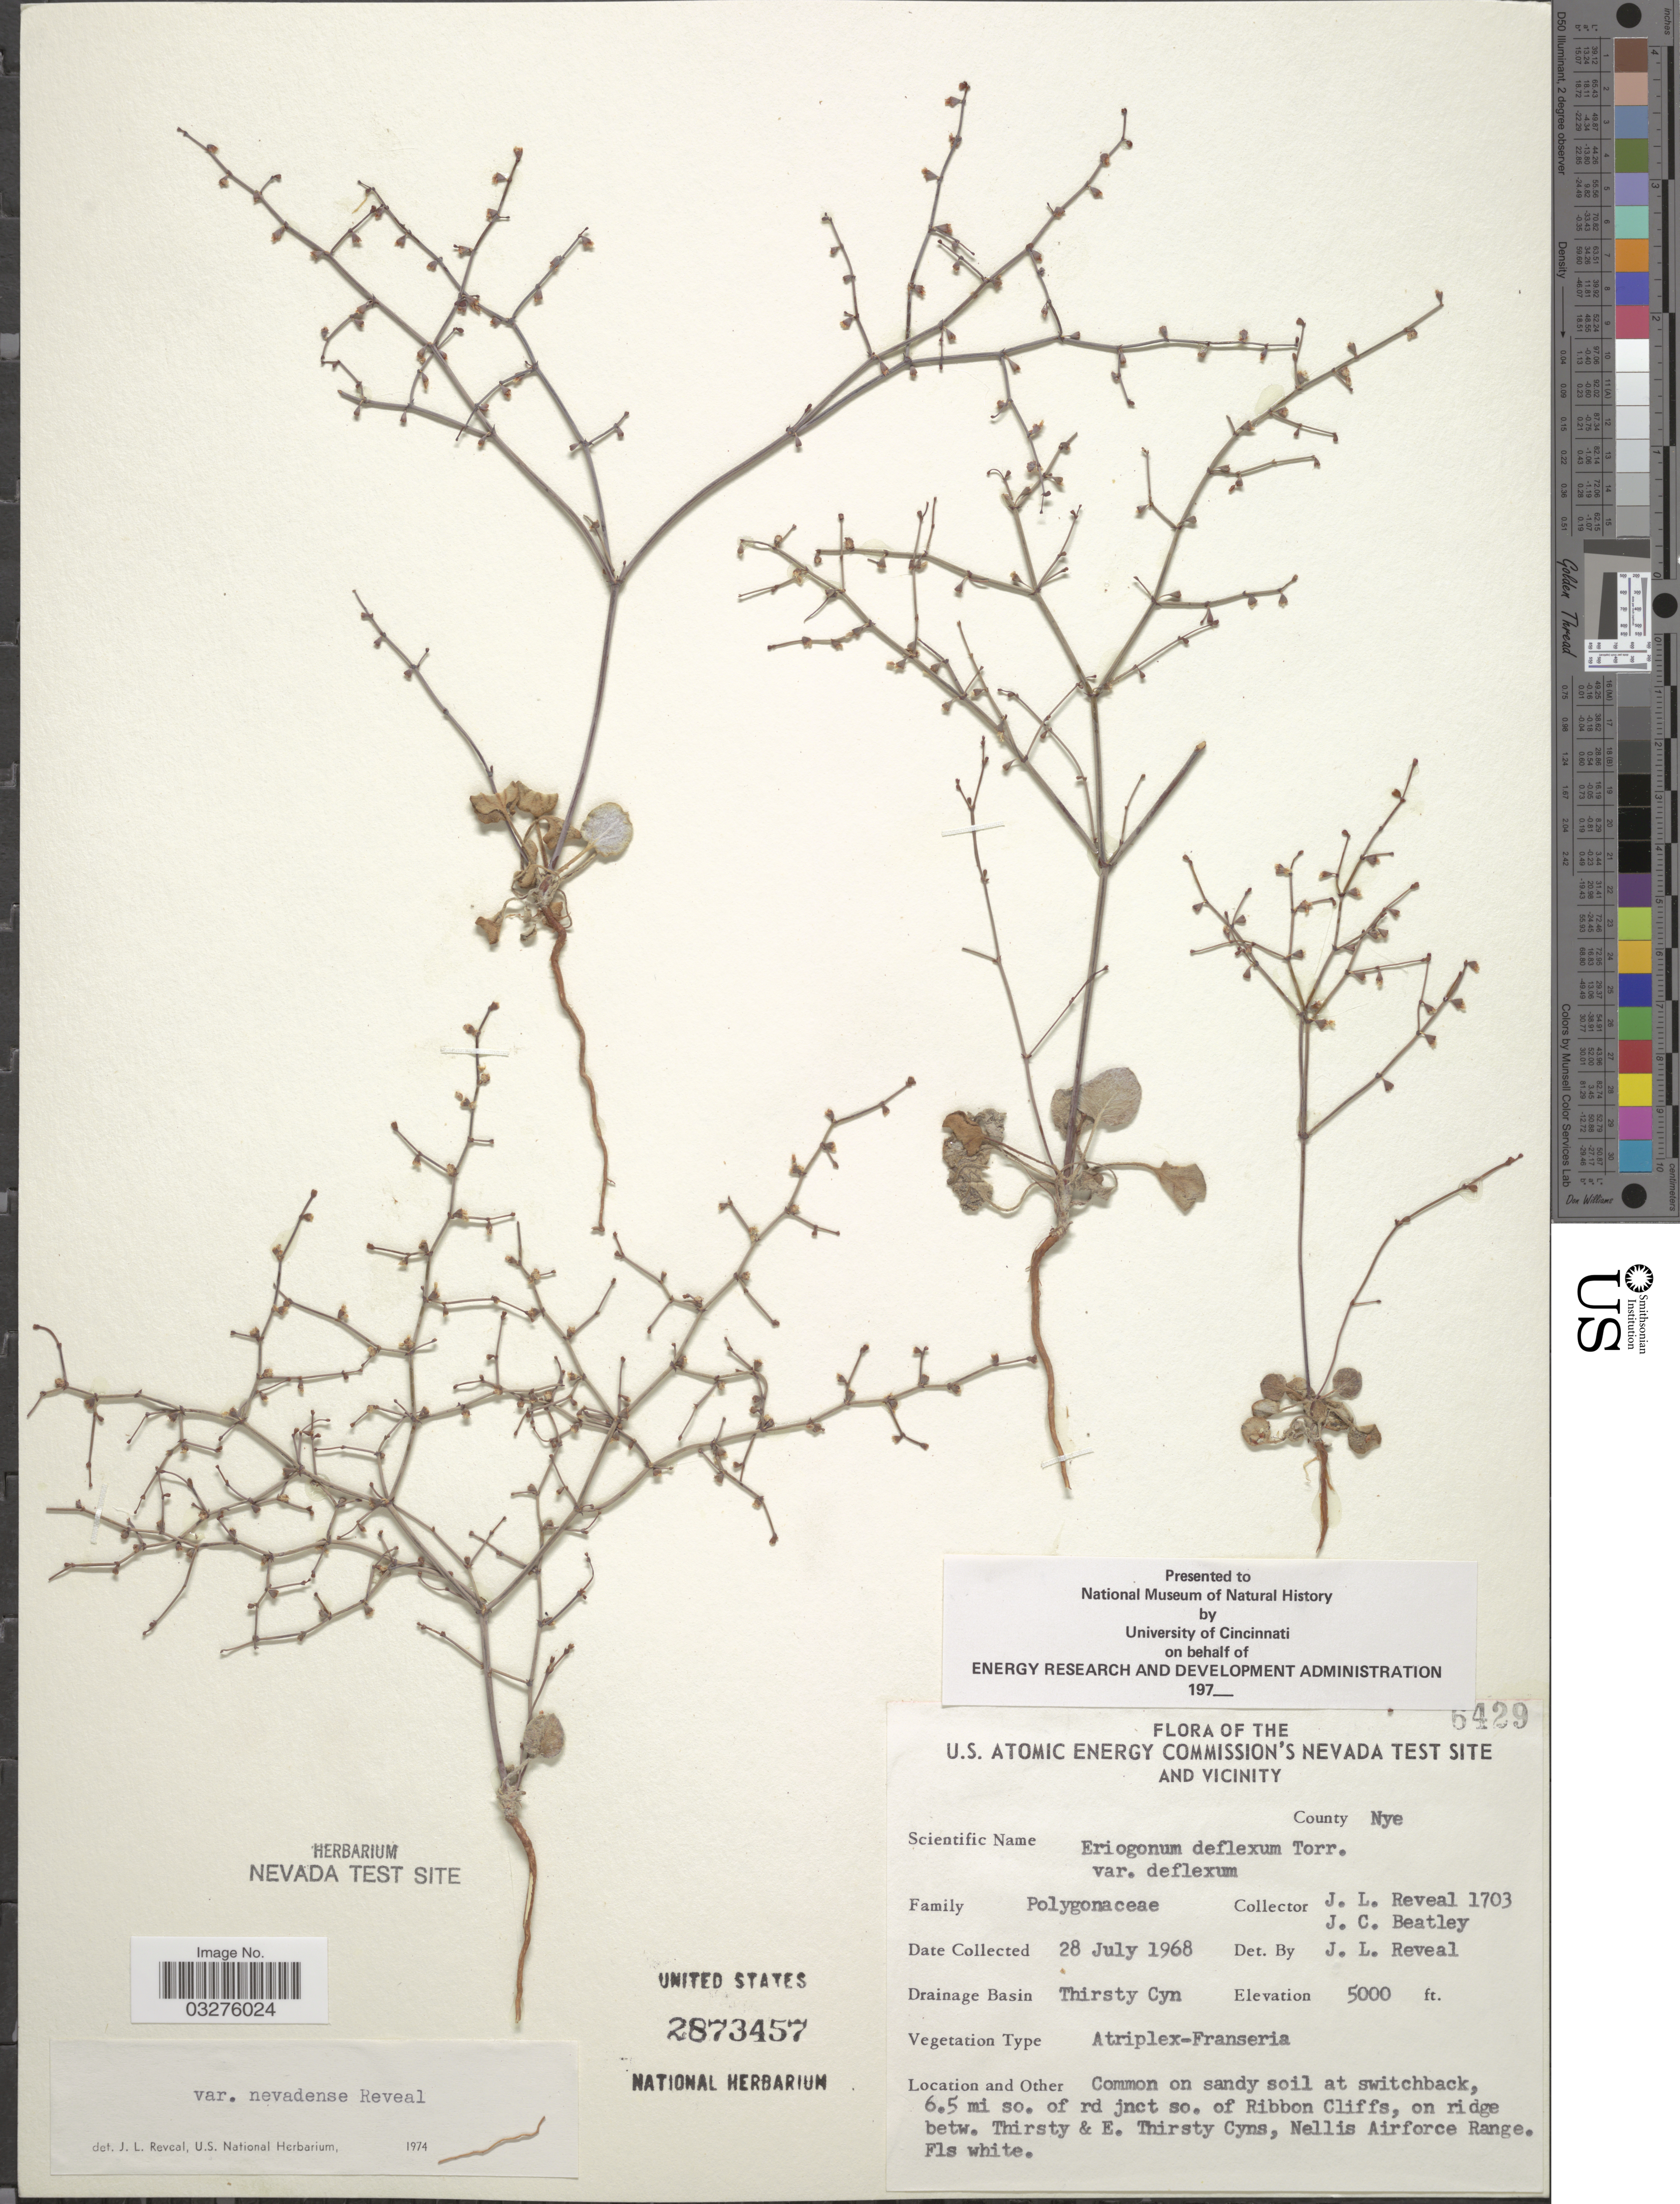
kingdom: Plantae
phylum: Tracheophyta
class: Magnoliopsida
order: Caryophyllales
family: Polygonaceae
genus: Eriogonum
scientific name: Eriogonum deflexum var. nevadense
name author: Reveal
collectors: J. L. Reveal & J. C. Beatley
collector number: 1703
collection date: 1968-07-28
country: United States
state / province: Nevada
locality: The U.S. Atomic Energy Commission's Nevada Test Site and vicinity. County Nye. Drainage Basin Thirsty Cyn. 6.5 mi so. rd jnct so. of Ribbon Cliffs, on ridge betw. Thirsty & E. Thirsty Cyns, Nellis Airforce Range.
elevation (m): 1524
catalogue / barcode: US 2873457